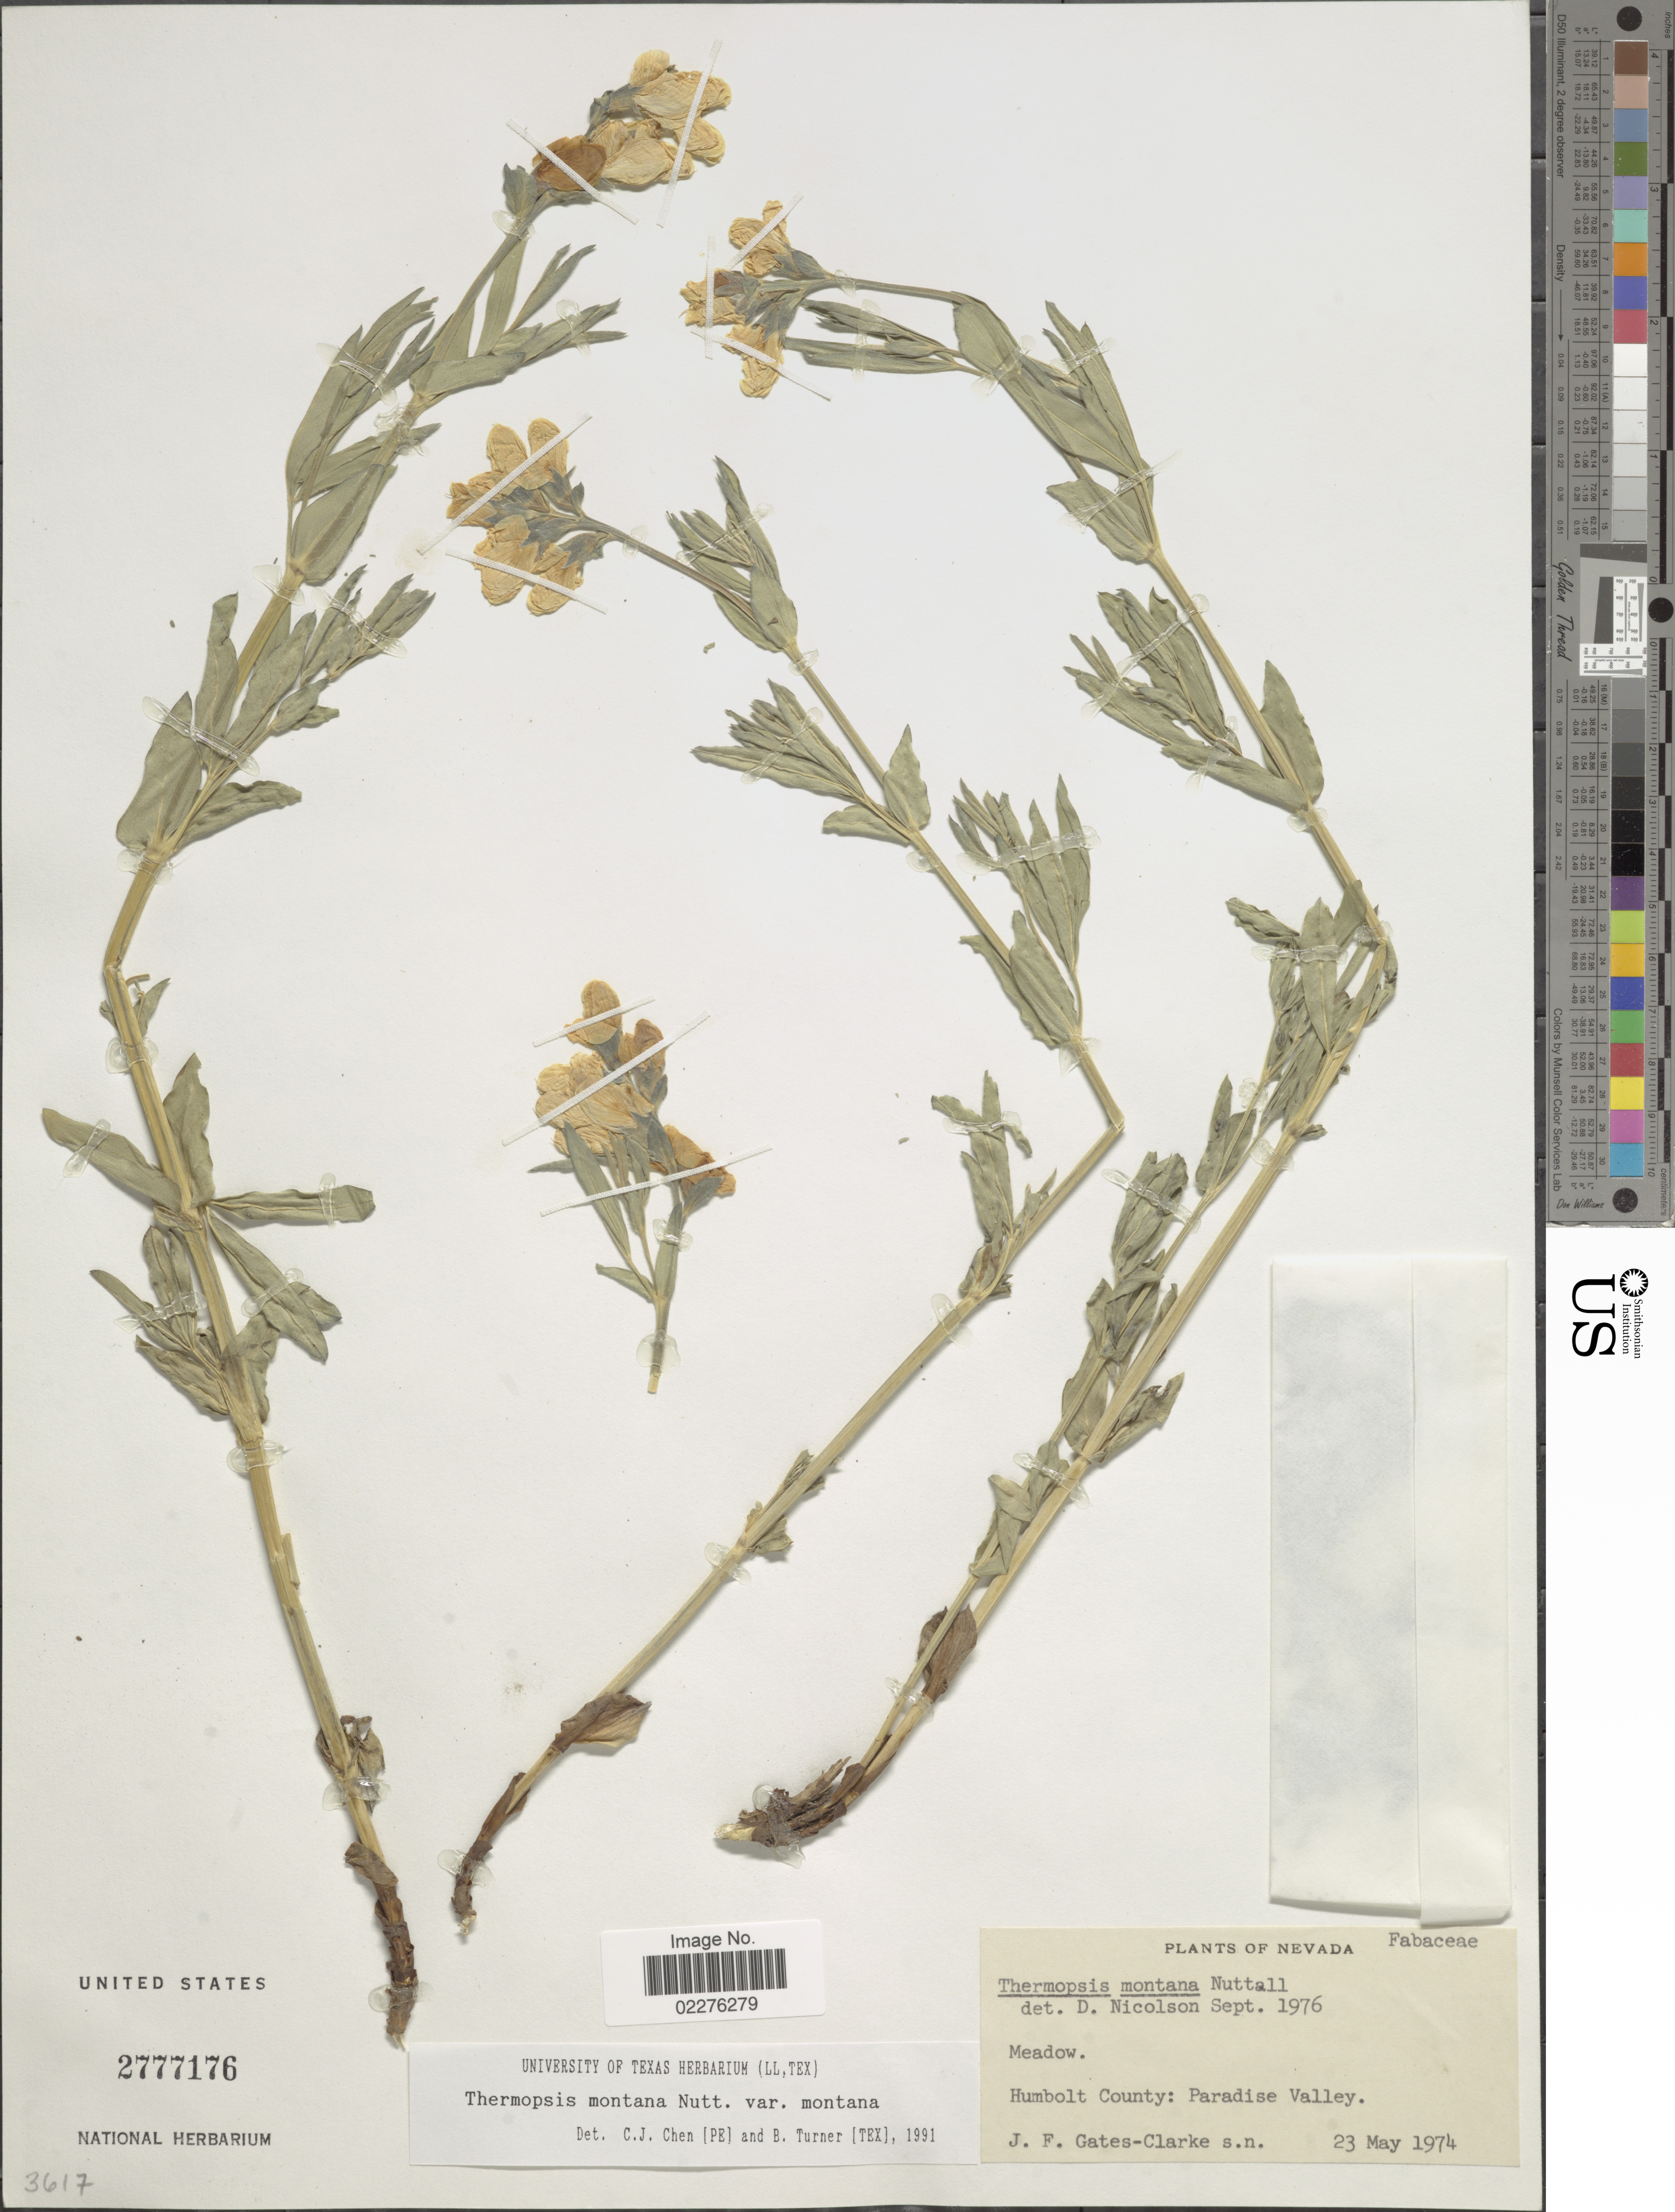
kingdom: Plantae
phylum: Tracheophyta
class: Magnoliopsida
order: Fabales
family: Fabaceae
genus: Thermopsis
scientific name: Thermopsis montana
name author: Nutt.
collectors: J. F. Gates-Clarke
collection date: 1974-05-23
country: United States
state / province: Nevada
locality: Meadow. Humboldt County: Paradise Valley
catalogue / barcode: US 2777176